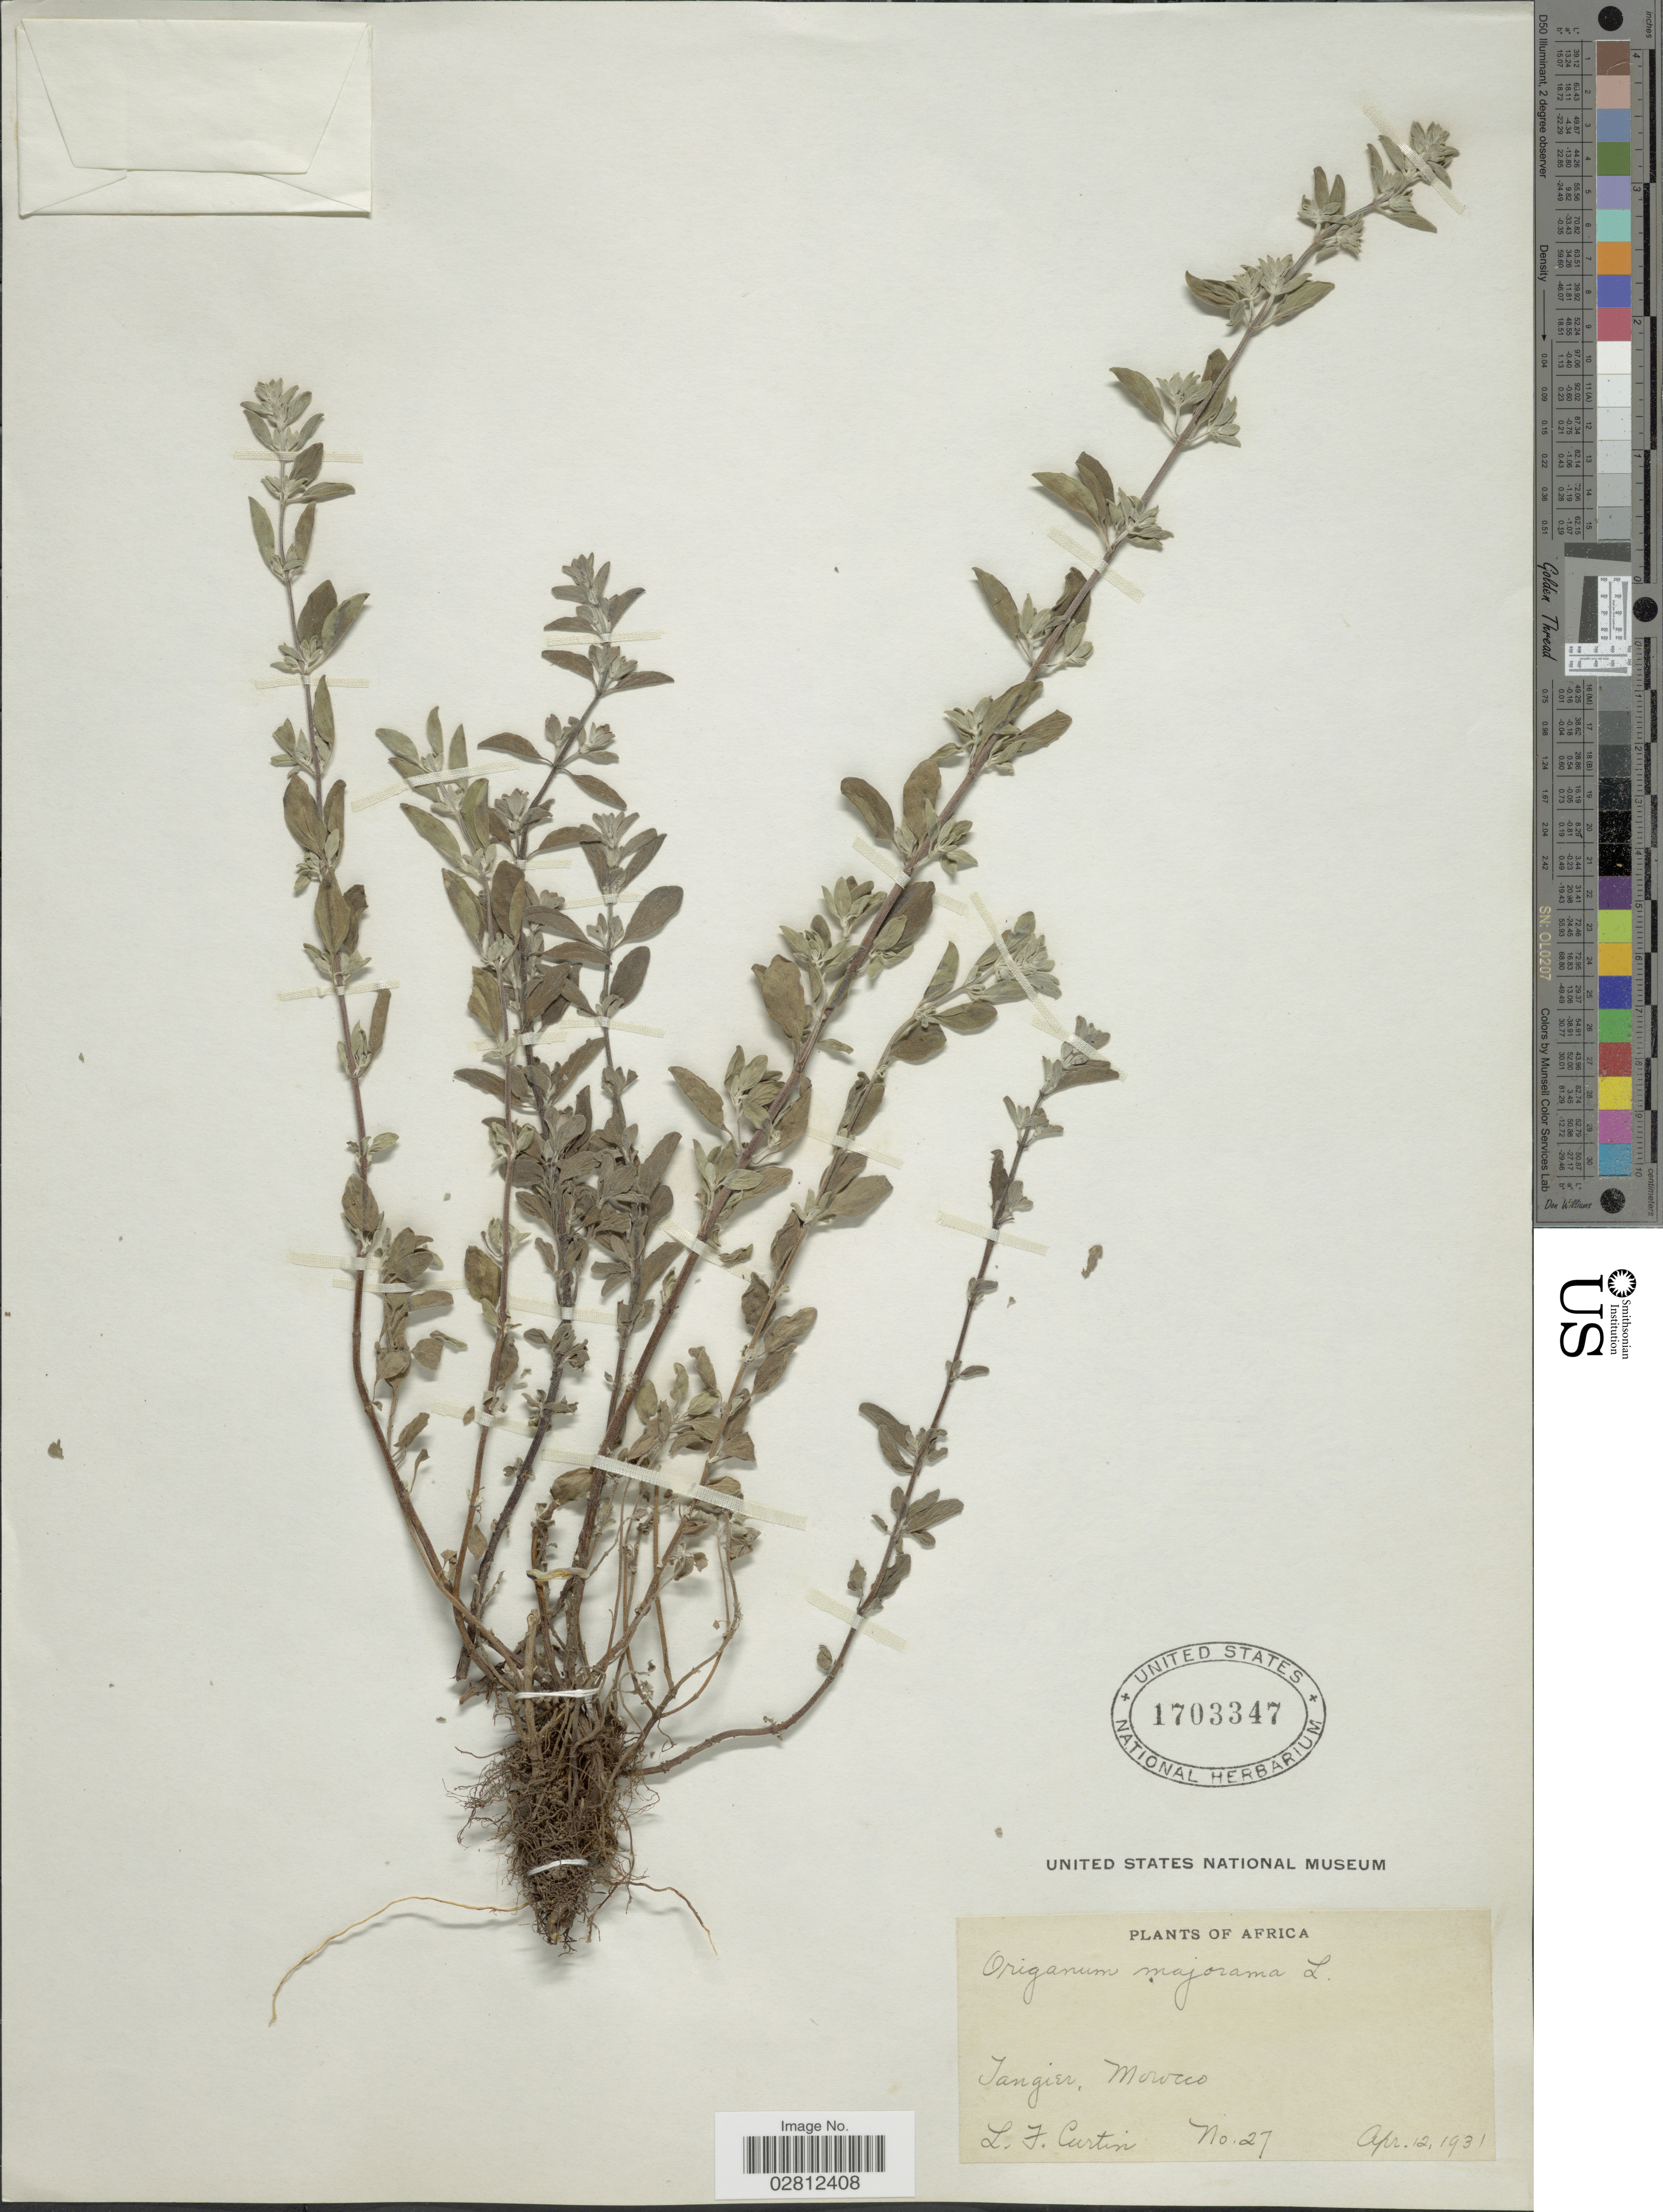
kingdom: Plantae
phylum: Tracheophyta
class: Magnoliopsida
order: Lamiales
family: Lamiaceae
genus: Origanum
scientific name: Origanum majorana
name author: L.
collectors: L. Curtin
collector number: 27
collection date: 1931-04-12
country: Morocco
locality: Tangier.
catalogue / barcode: US 1703347